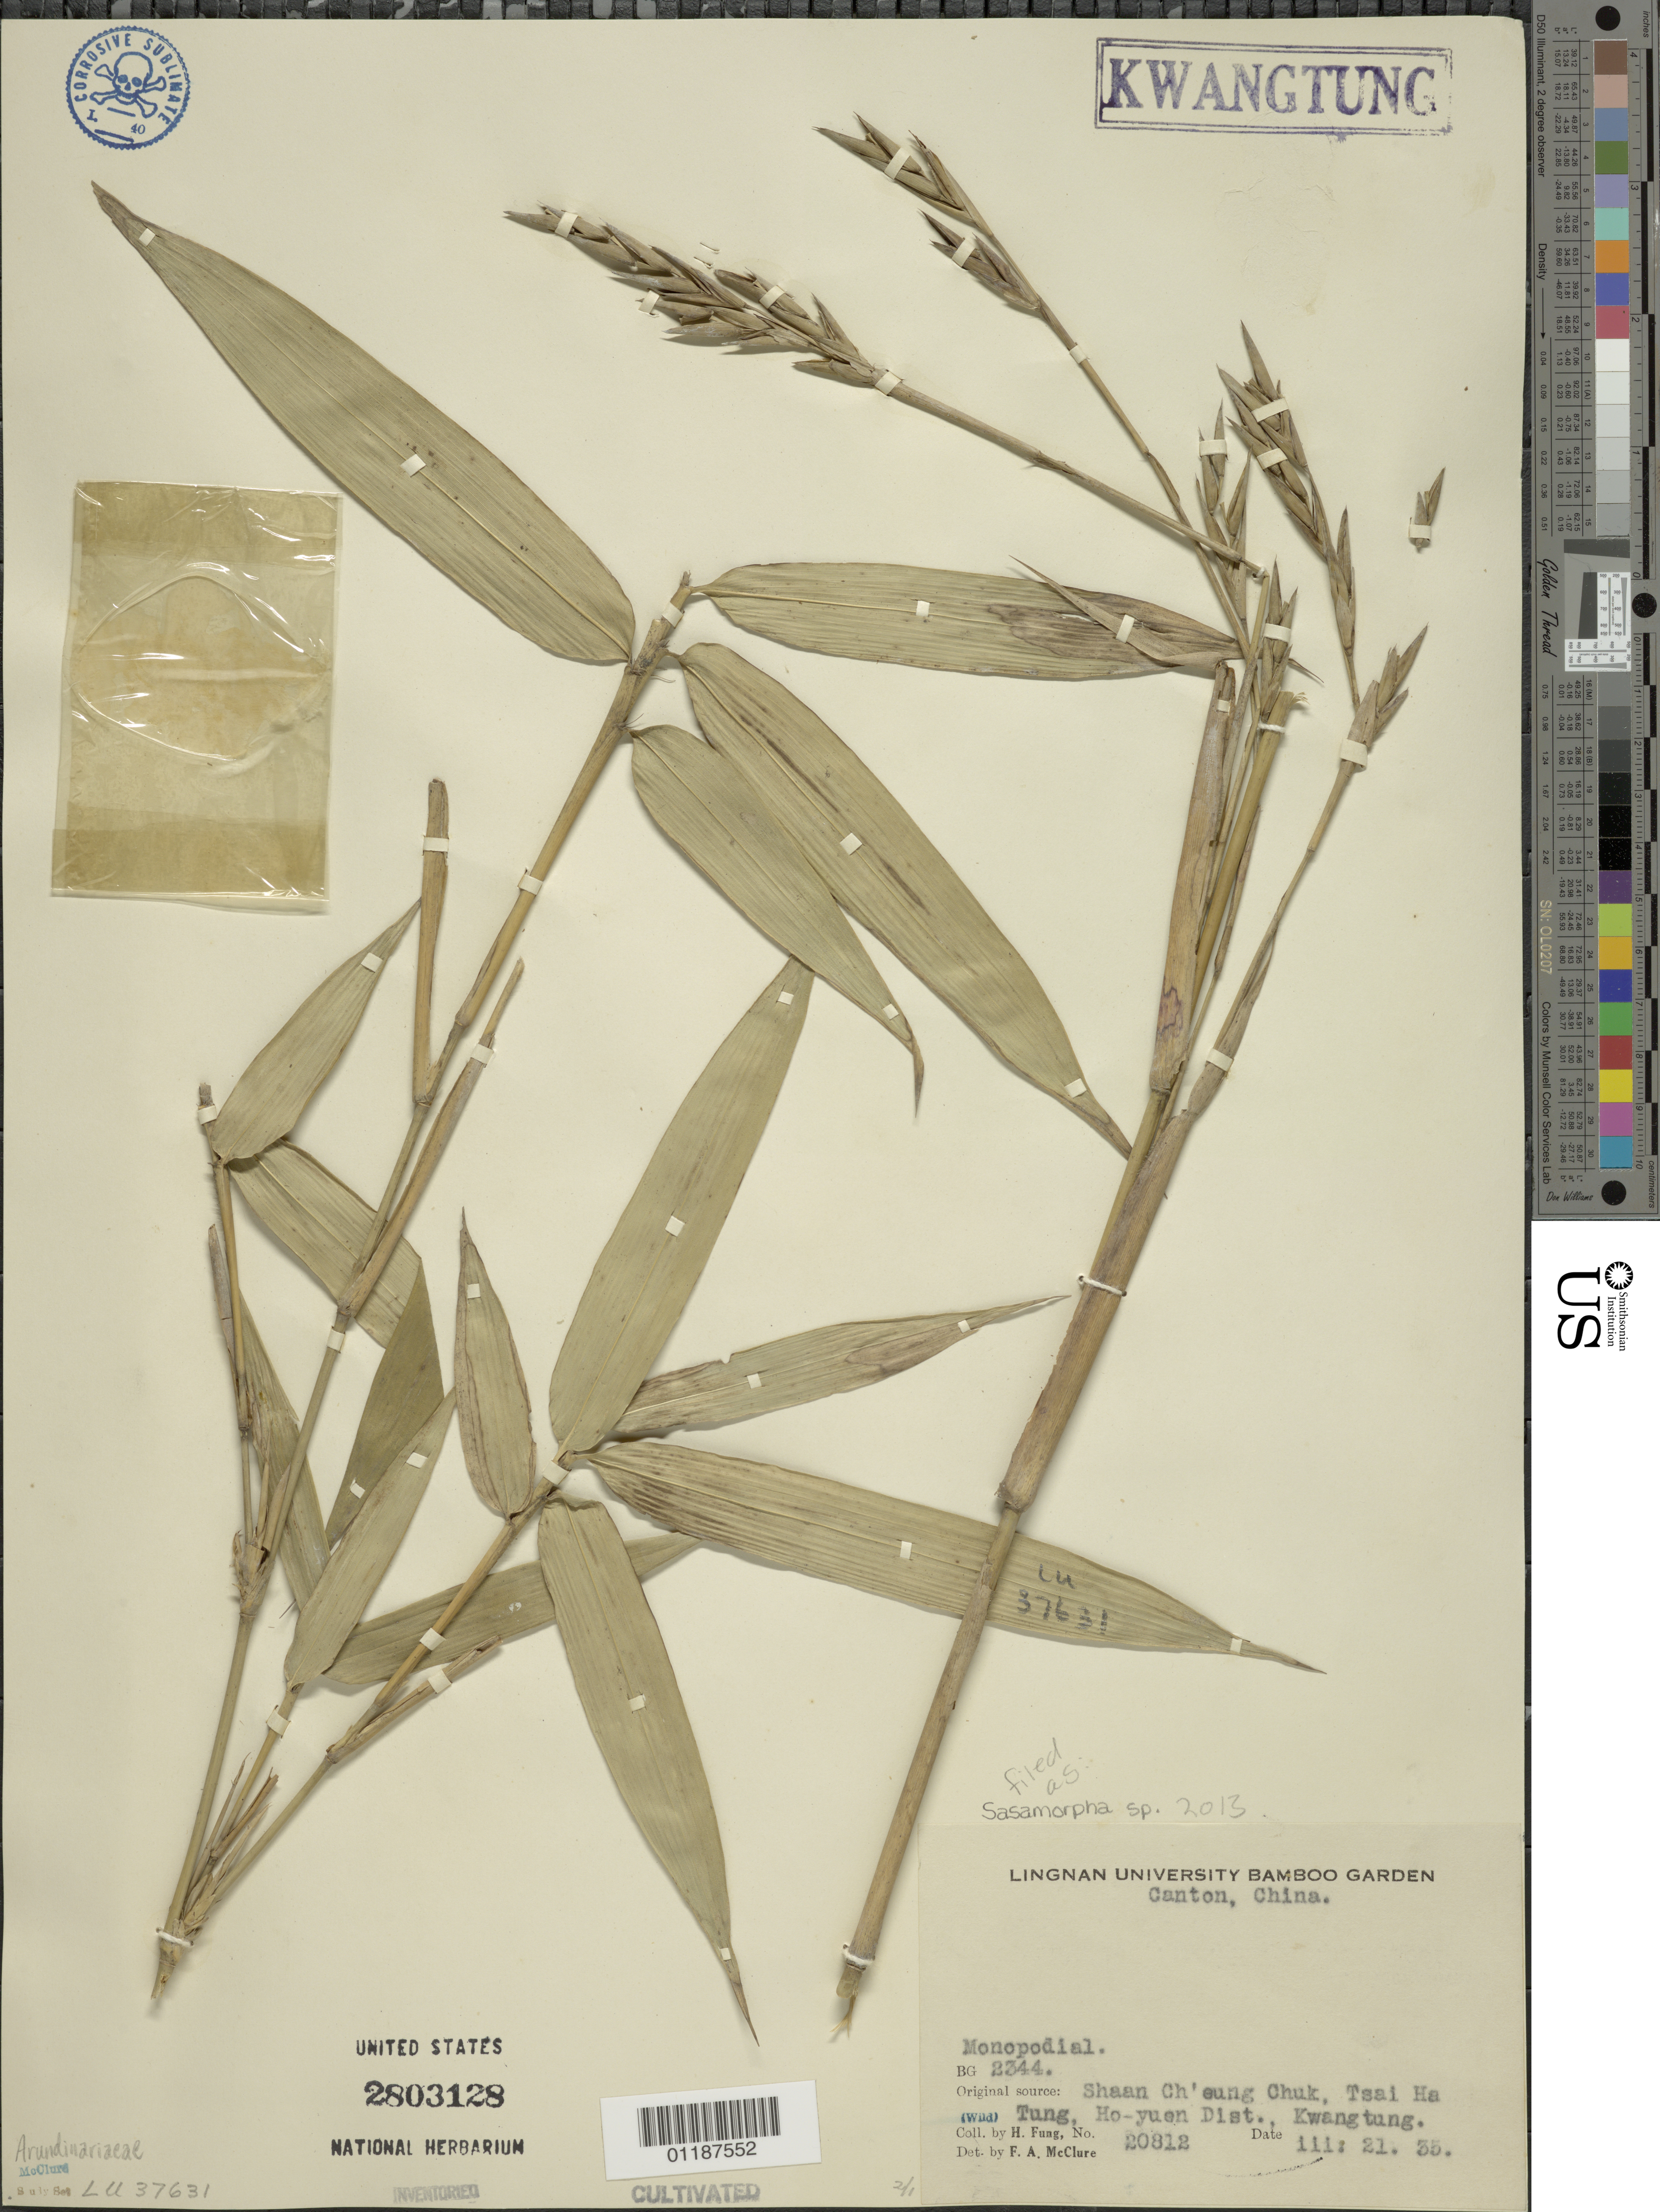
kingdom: Plantae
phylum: Tracheophyta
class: Liliopsida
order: Poales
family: Poaceae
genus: Sasamorpha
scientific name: Sasamorpha sp.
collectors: H. L. Fung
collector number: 20812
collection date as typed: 21 Mar 1935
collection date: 1935-03-21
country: China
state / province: Guangdong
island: Honam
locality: Lingnan University Bamboo Garden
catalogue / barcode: US 2803128